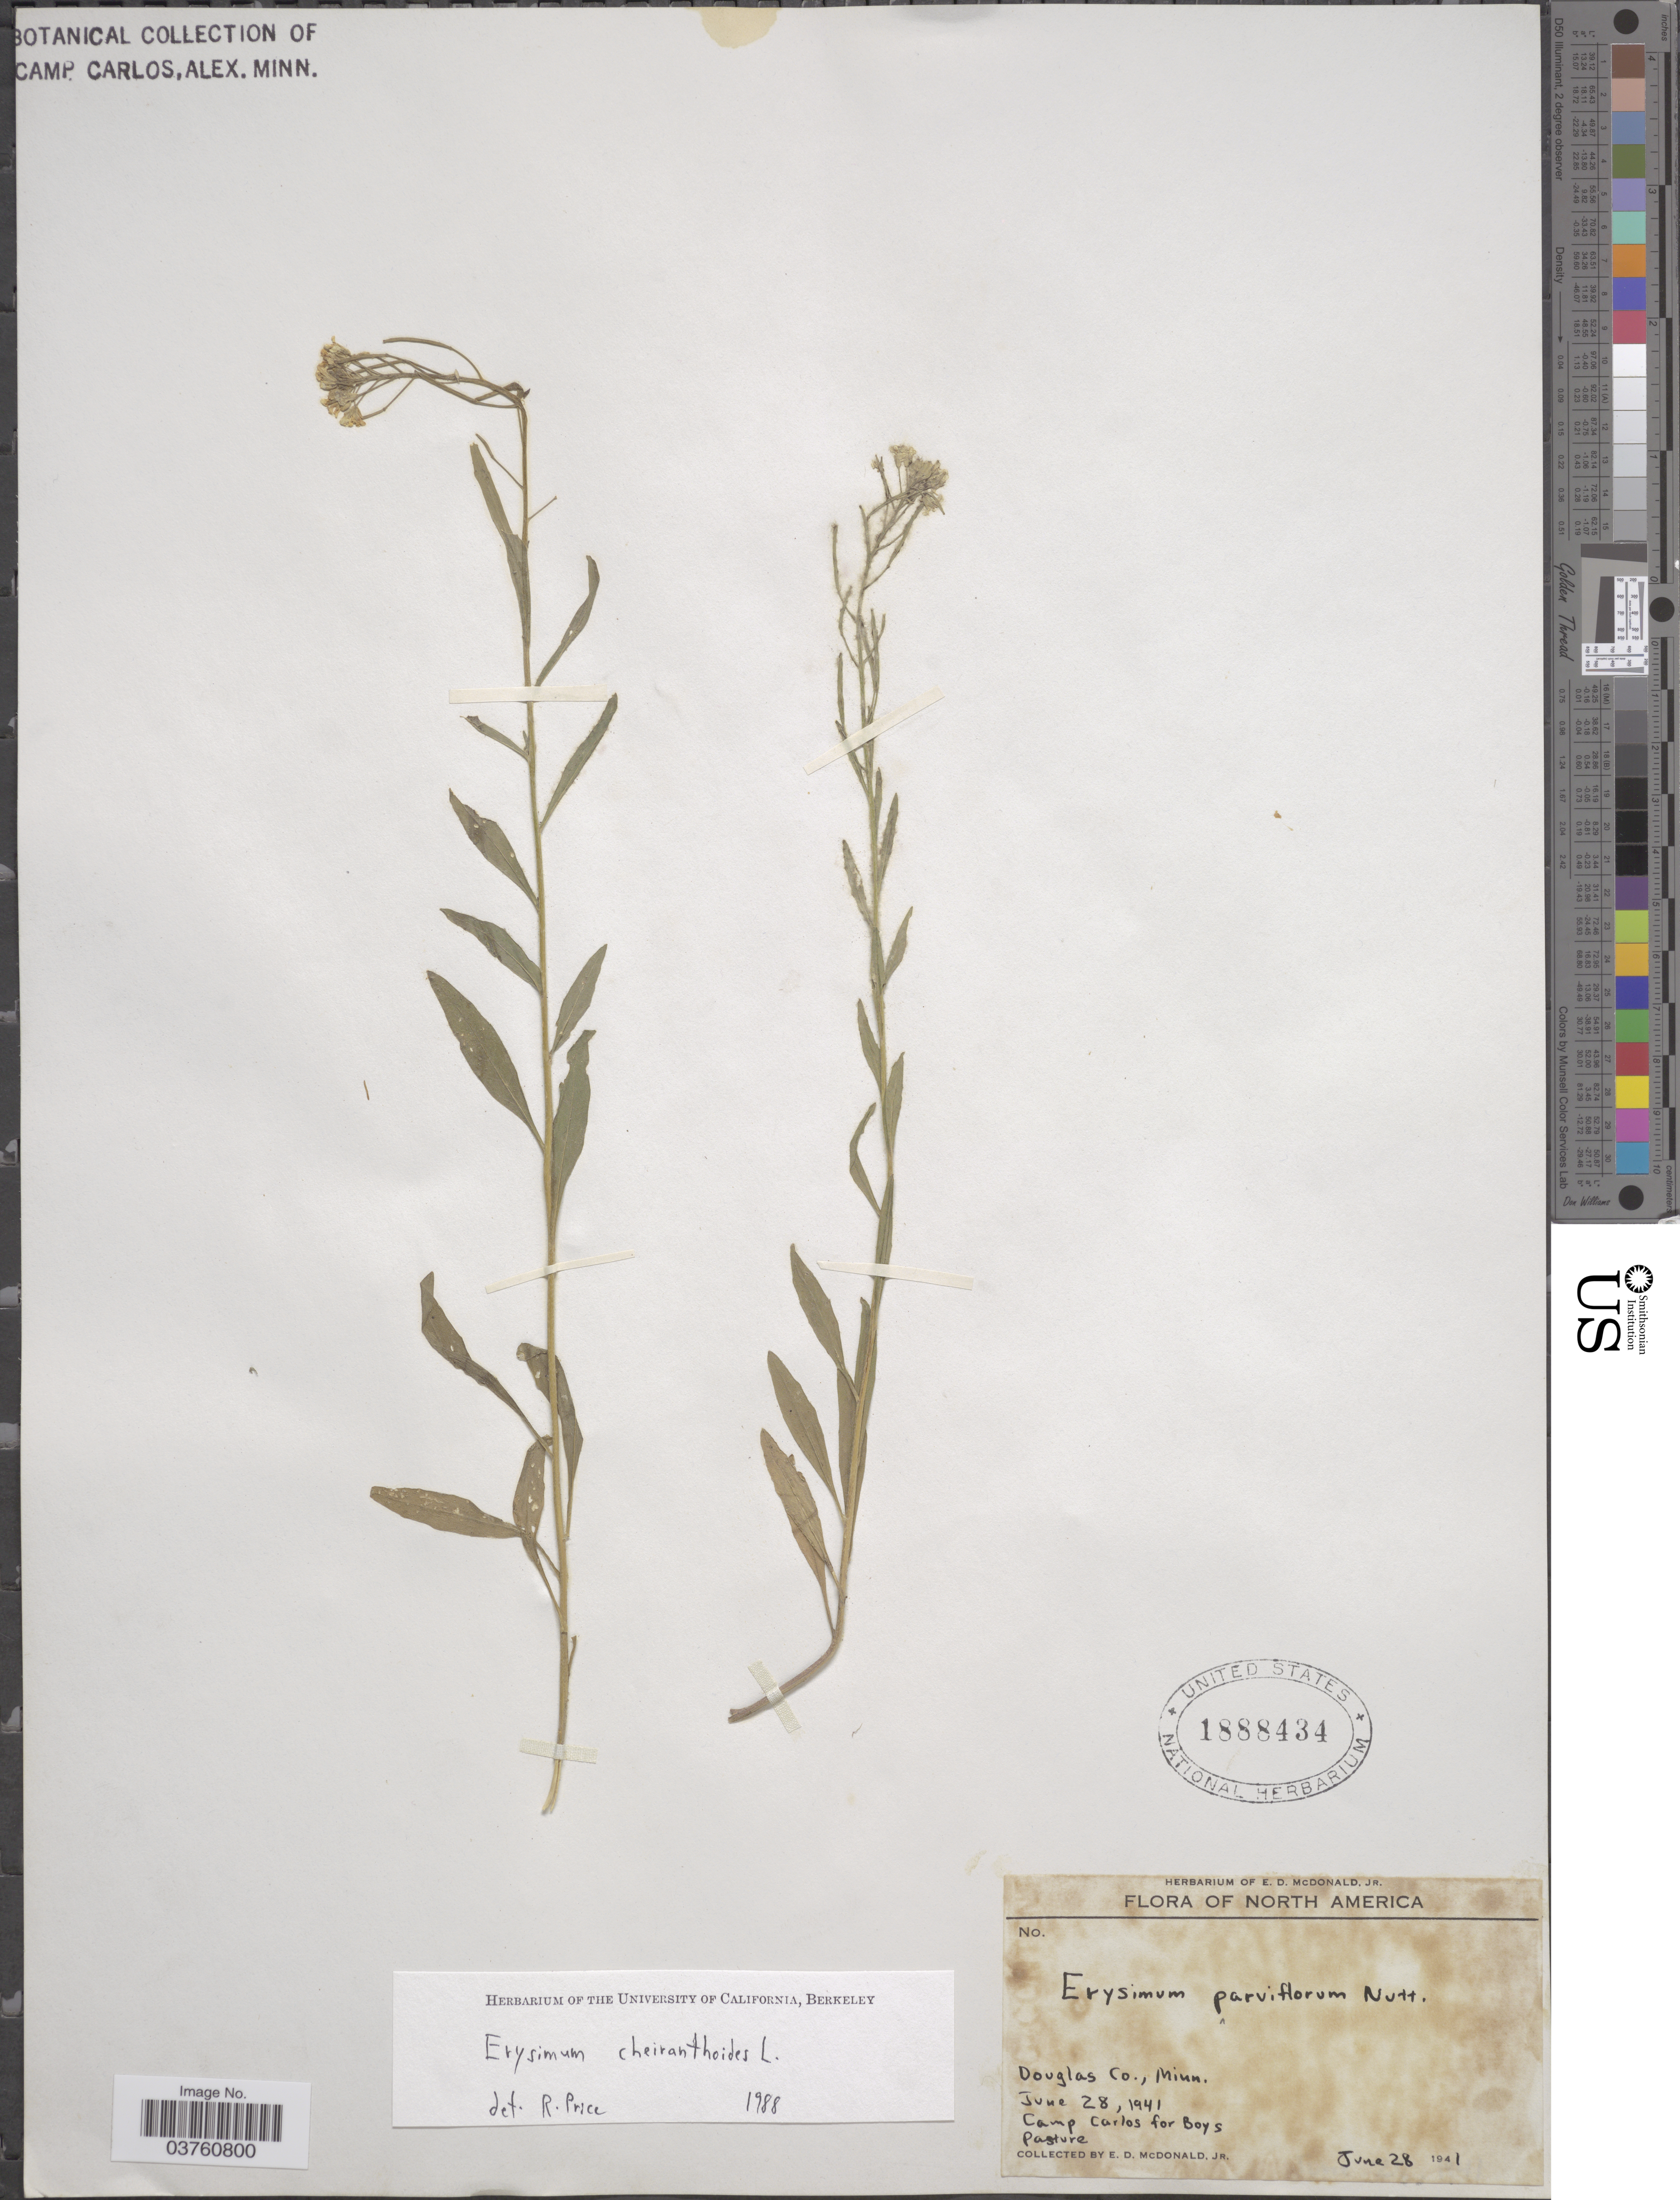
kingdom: Plantae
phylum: Tracheophyta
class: Magnoliopsida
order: Brassicales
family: Brassicaceae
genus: Erysimum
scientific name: Erysimum cheiranthoides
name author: L.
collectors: E. D. McDonald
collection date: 1941-06-28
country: United States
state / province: Minnesota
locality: Douglas Co. Camp Carlos for Boys Pasture.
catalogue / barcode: US 1888434